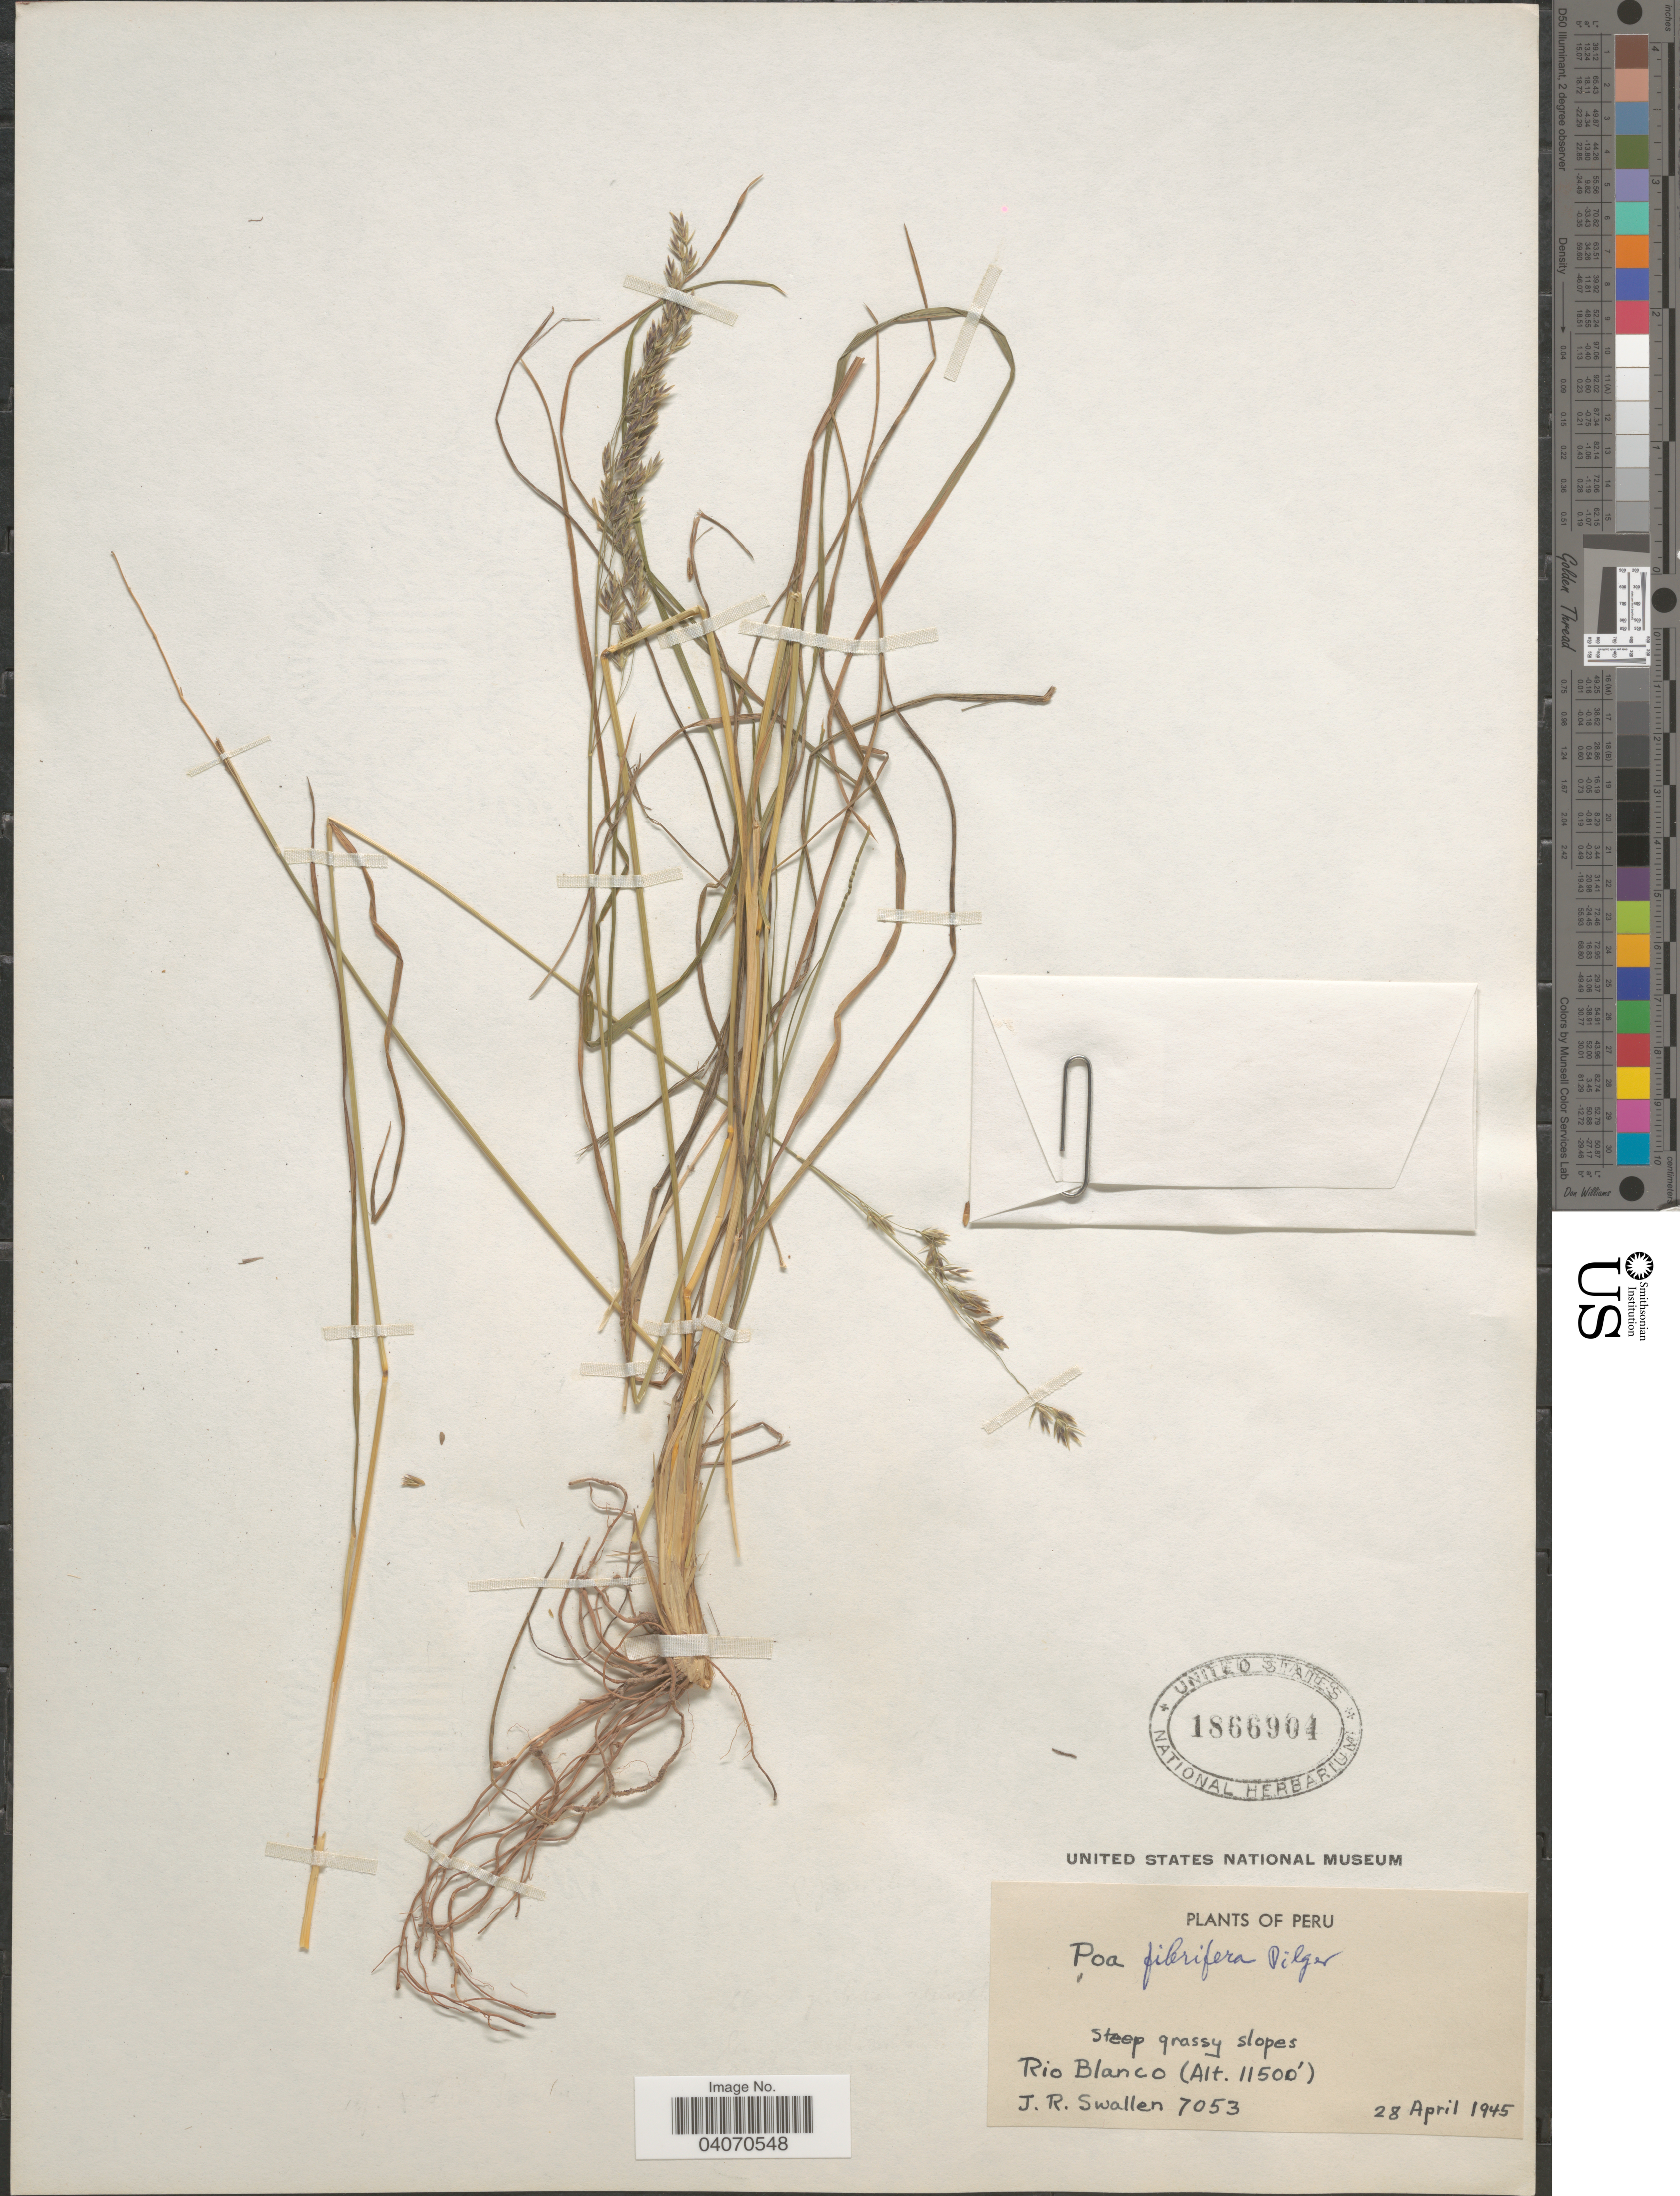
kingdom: Plantae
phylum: Tracheophyta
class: Liliopsida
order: Poales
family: Poaceae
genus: Poa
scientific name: Poa fibrifera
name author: Pilg.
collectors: J. R. Swallen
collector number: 7053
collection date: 1945-04-28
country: Peru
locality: Rio Blanco.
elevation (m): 3505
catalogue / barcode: US 1866904